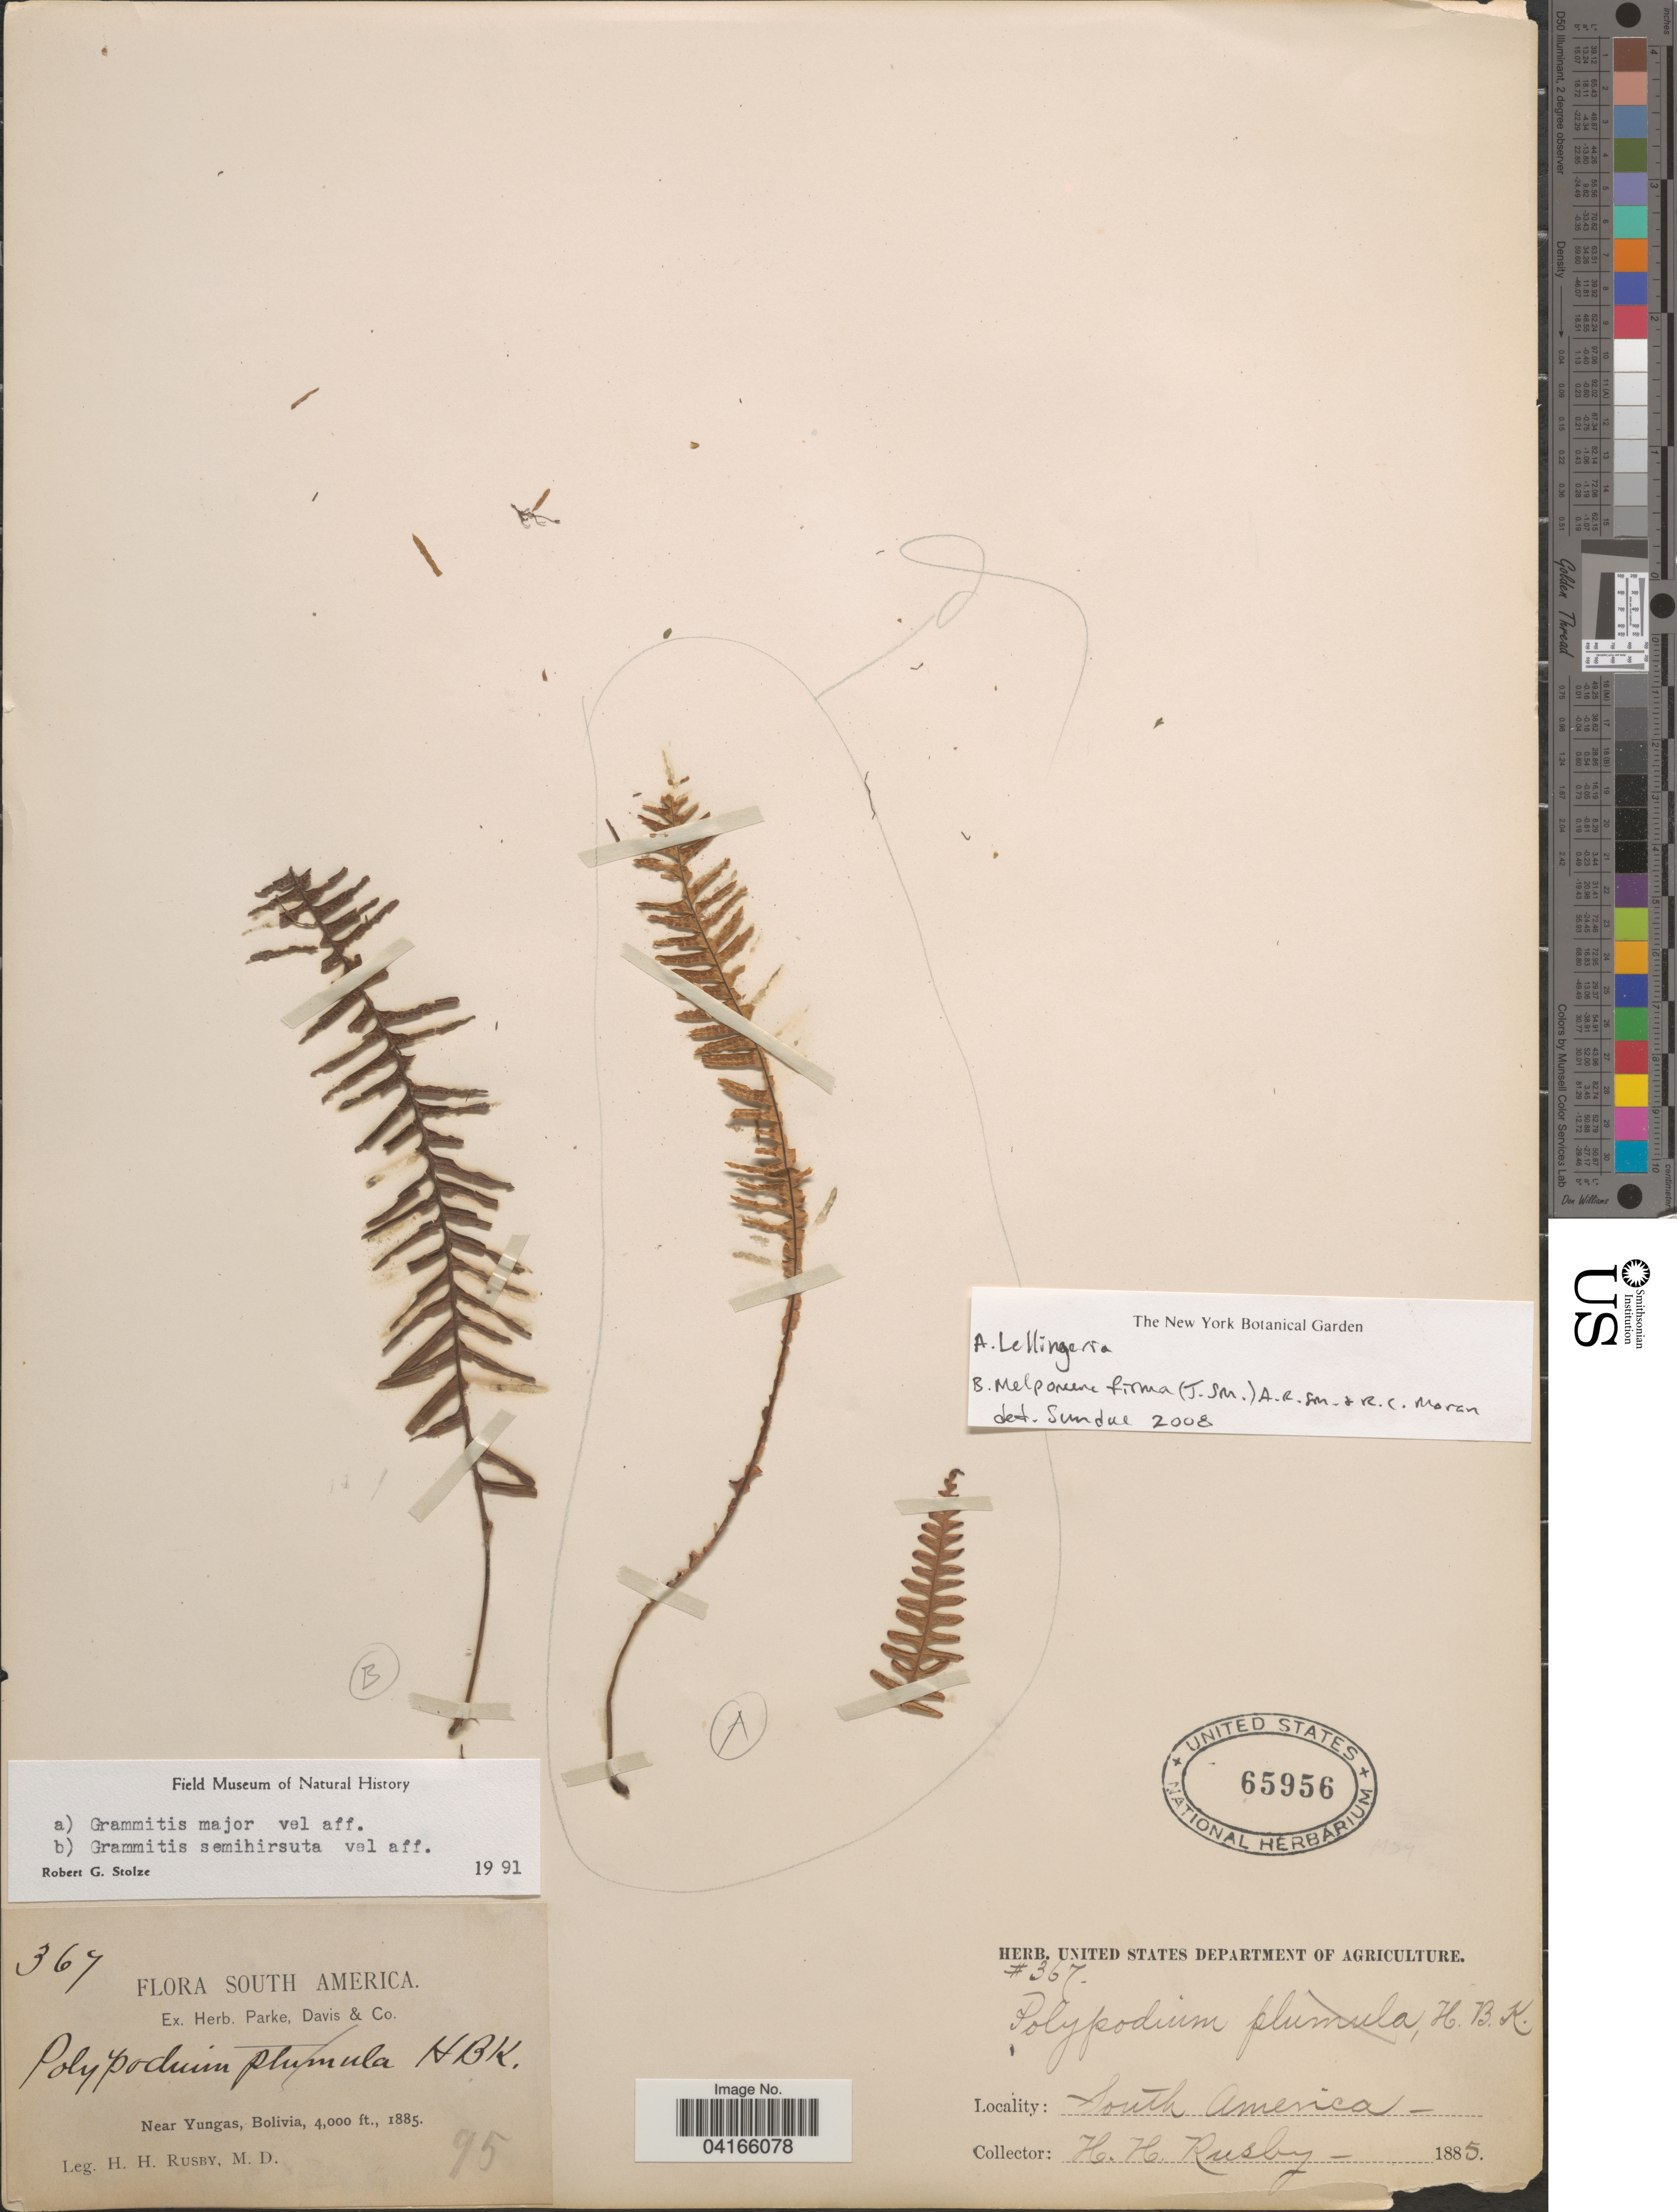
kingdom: Plantae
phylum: Tracheophyta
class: Polypodiopsida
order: Polypodiales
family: Polypodiaceae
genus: Lellingeria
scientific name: Lellingeria sp.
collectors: H. H. Rusby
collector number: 367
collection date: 1885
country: Bolivia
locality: Near Yungas.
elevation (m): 1219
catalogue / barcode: US 65956